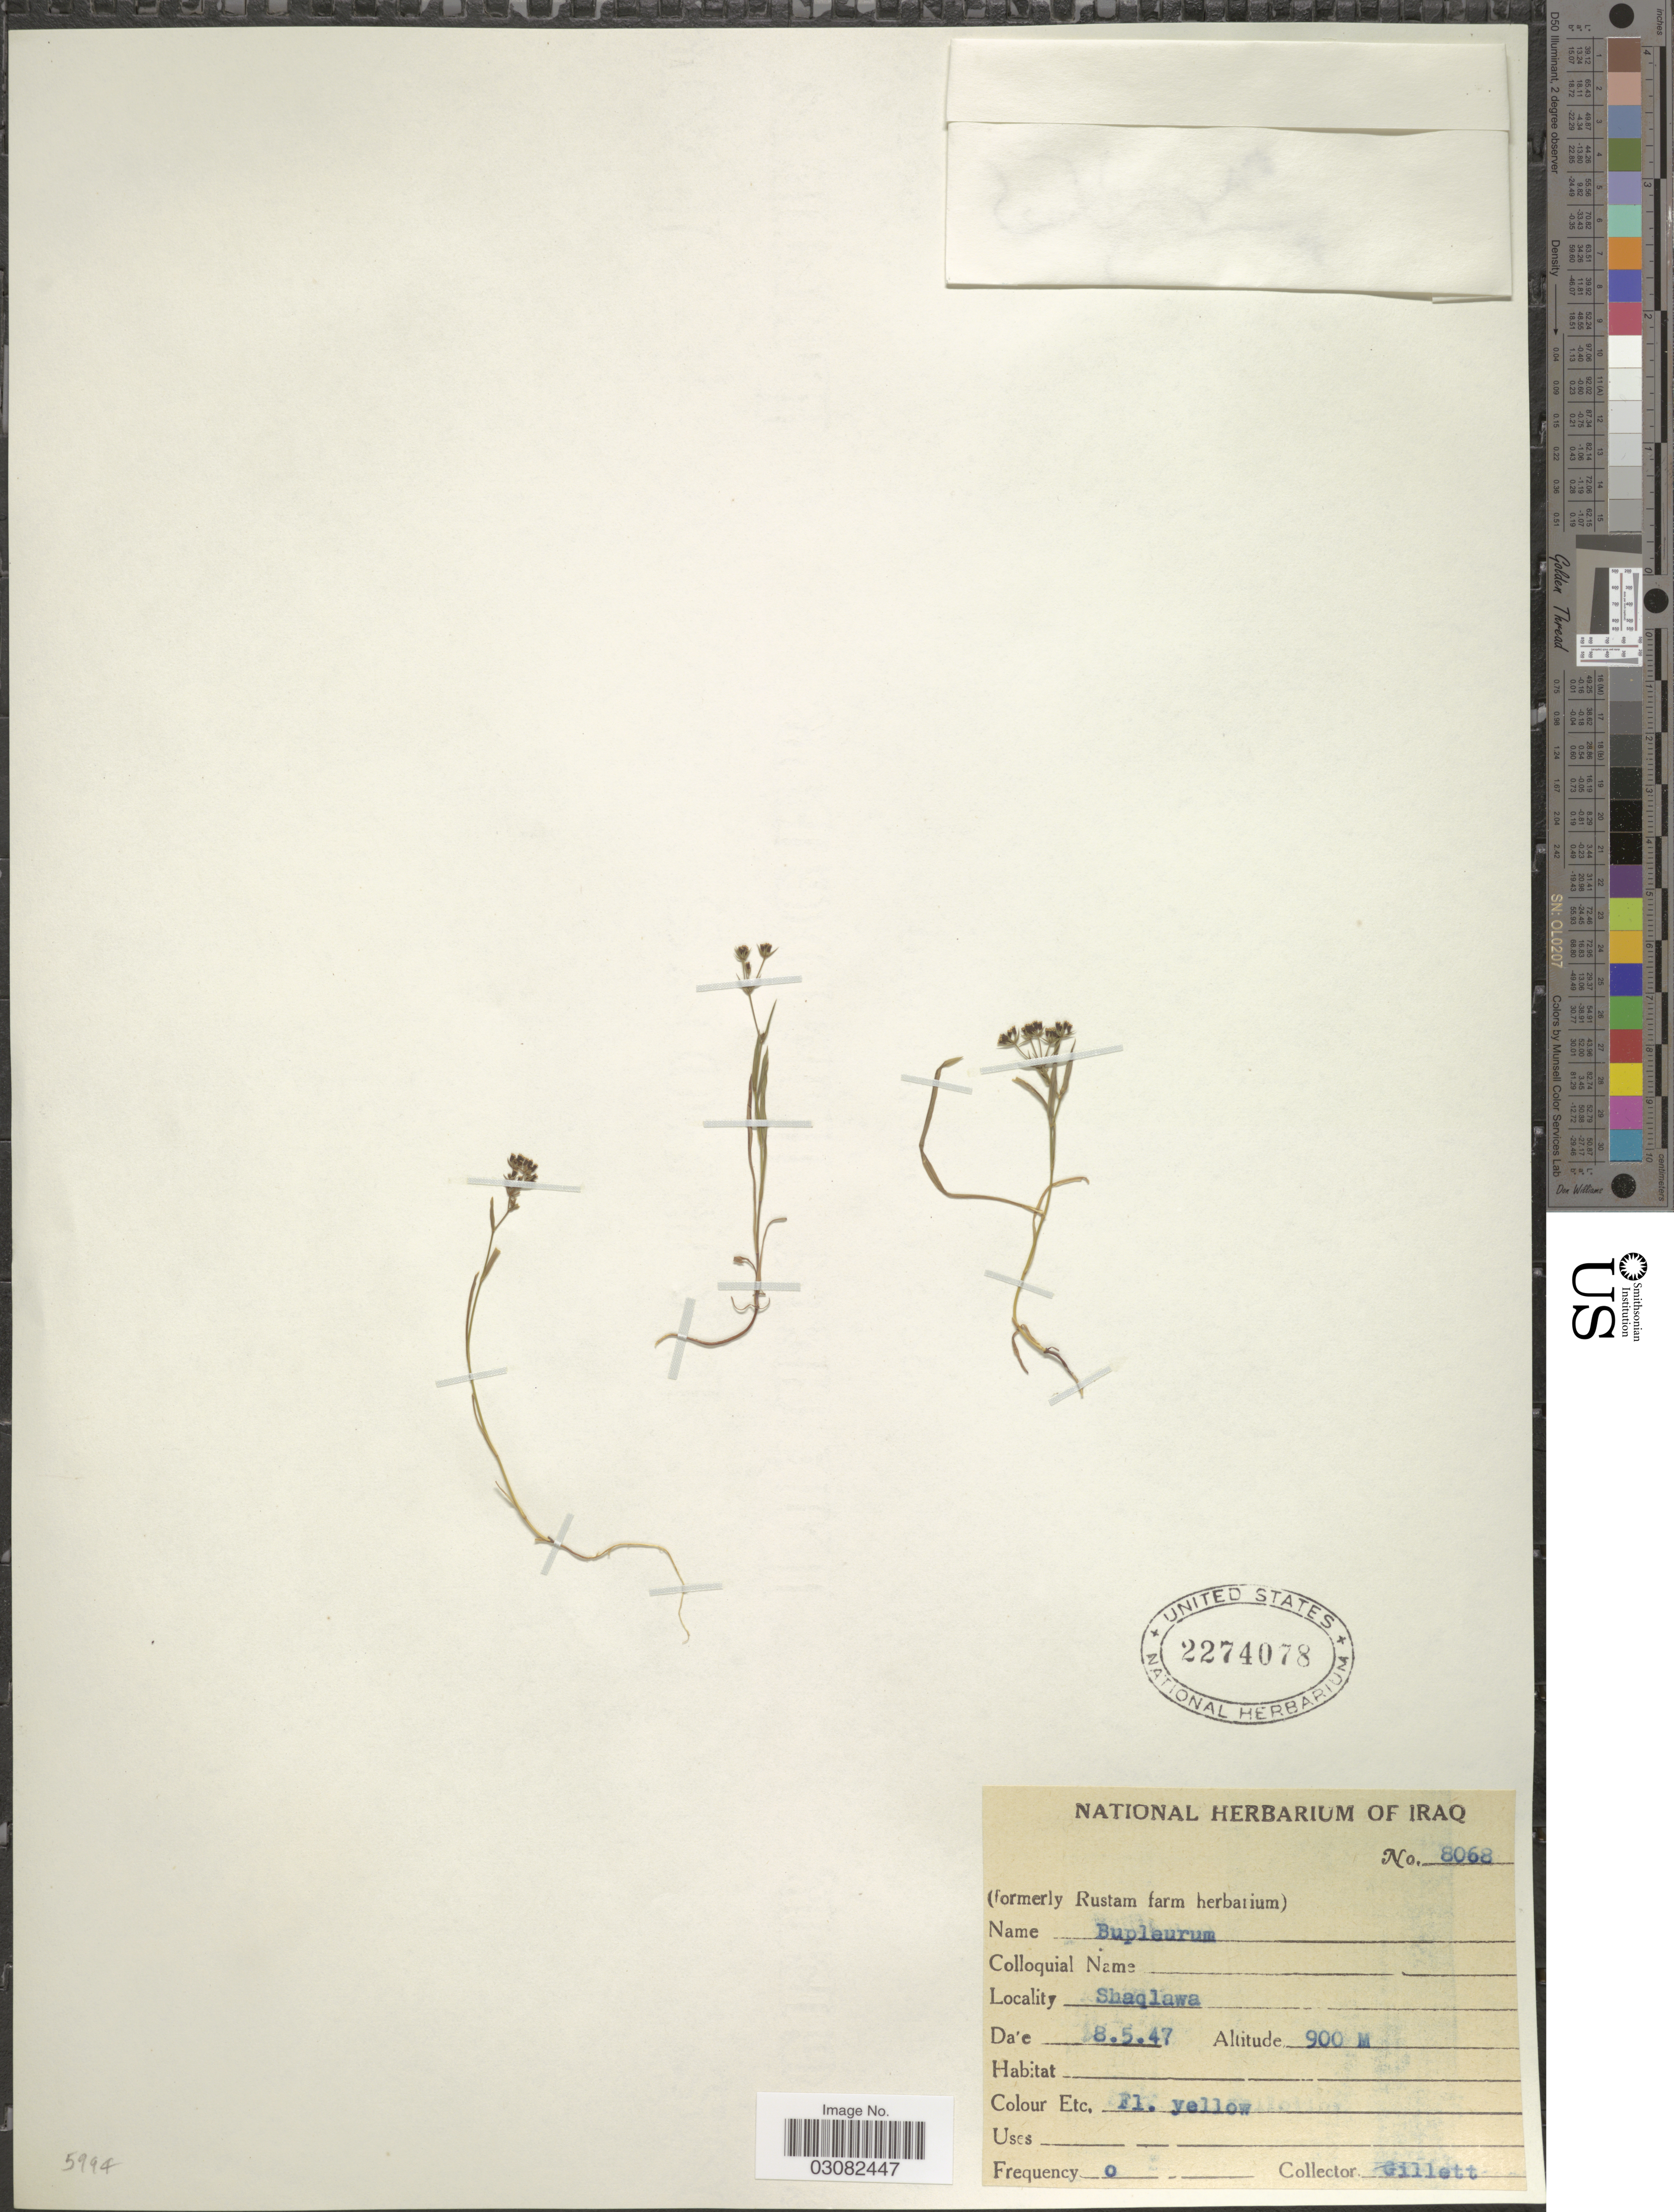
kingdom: Plantae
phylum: Tracheophyta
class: Magnoliopsida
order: Apiales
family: Apiaceae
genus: Bupleurum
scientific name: Bupleurum sp.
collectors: Gillett, --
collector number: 8068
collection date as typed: Transcribed d/m/y: 8/5/47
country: Iraq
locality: Shaqlawa.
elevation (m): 900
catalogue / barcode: US 2274078